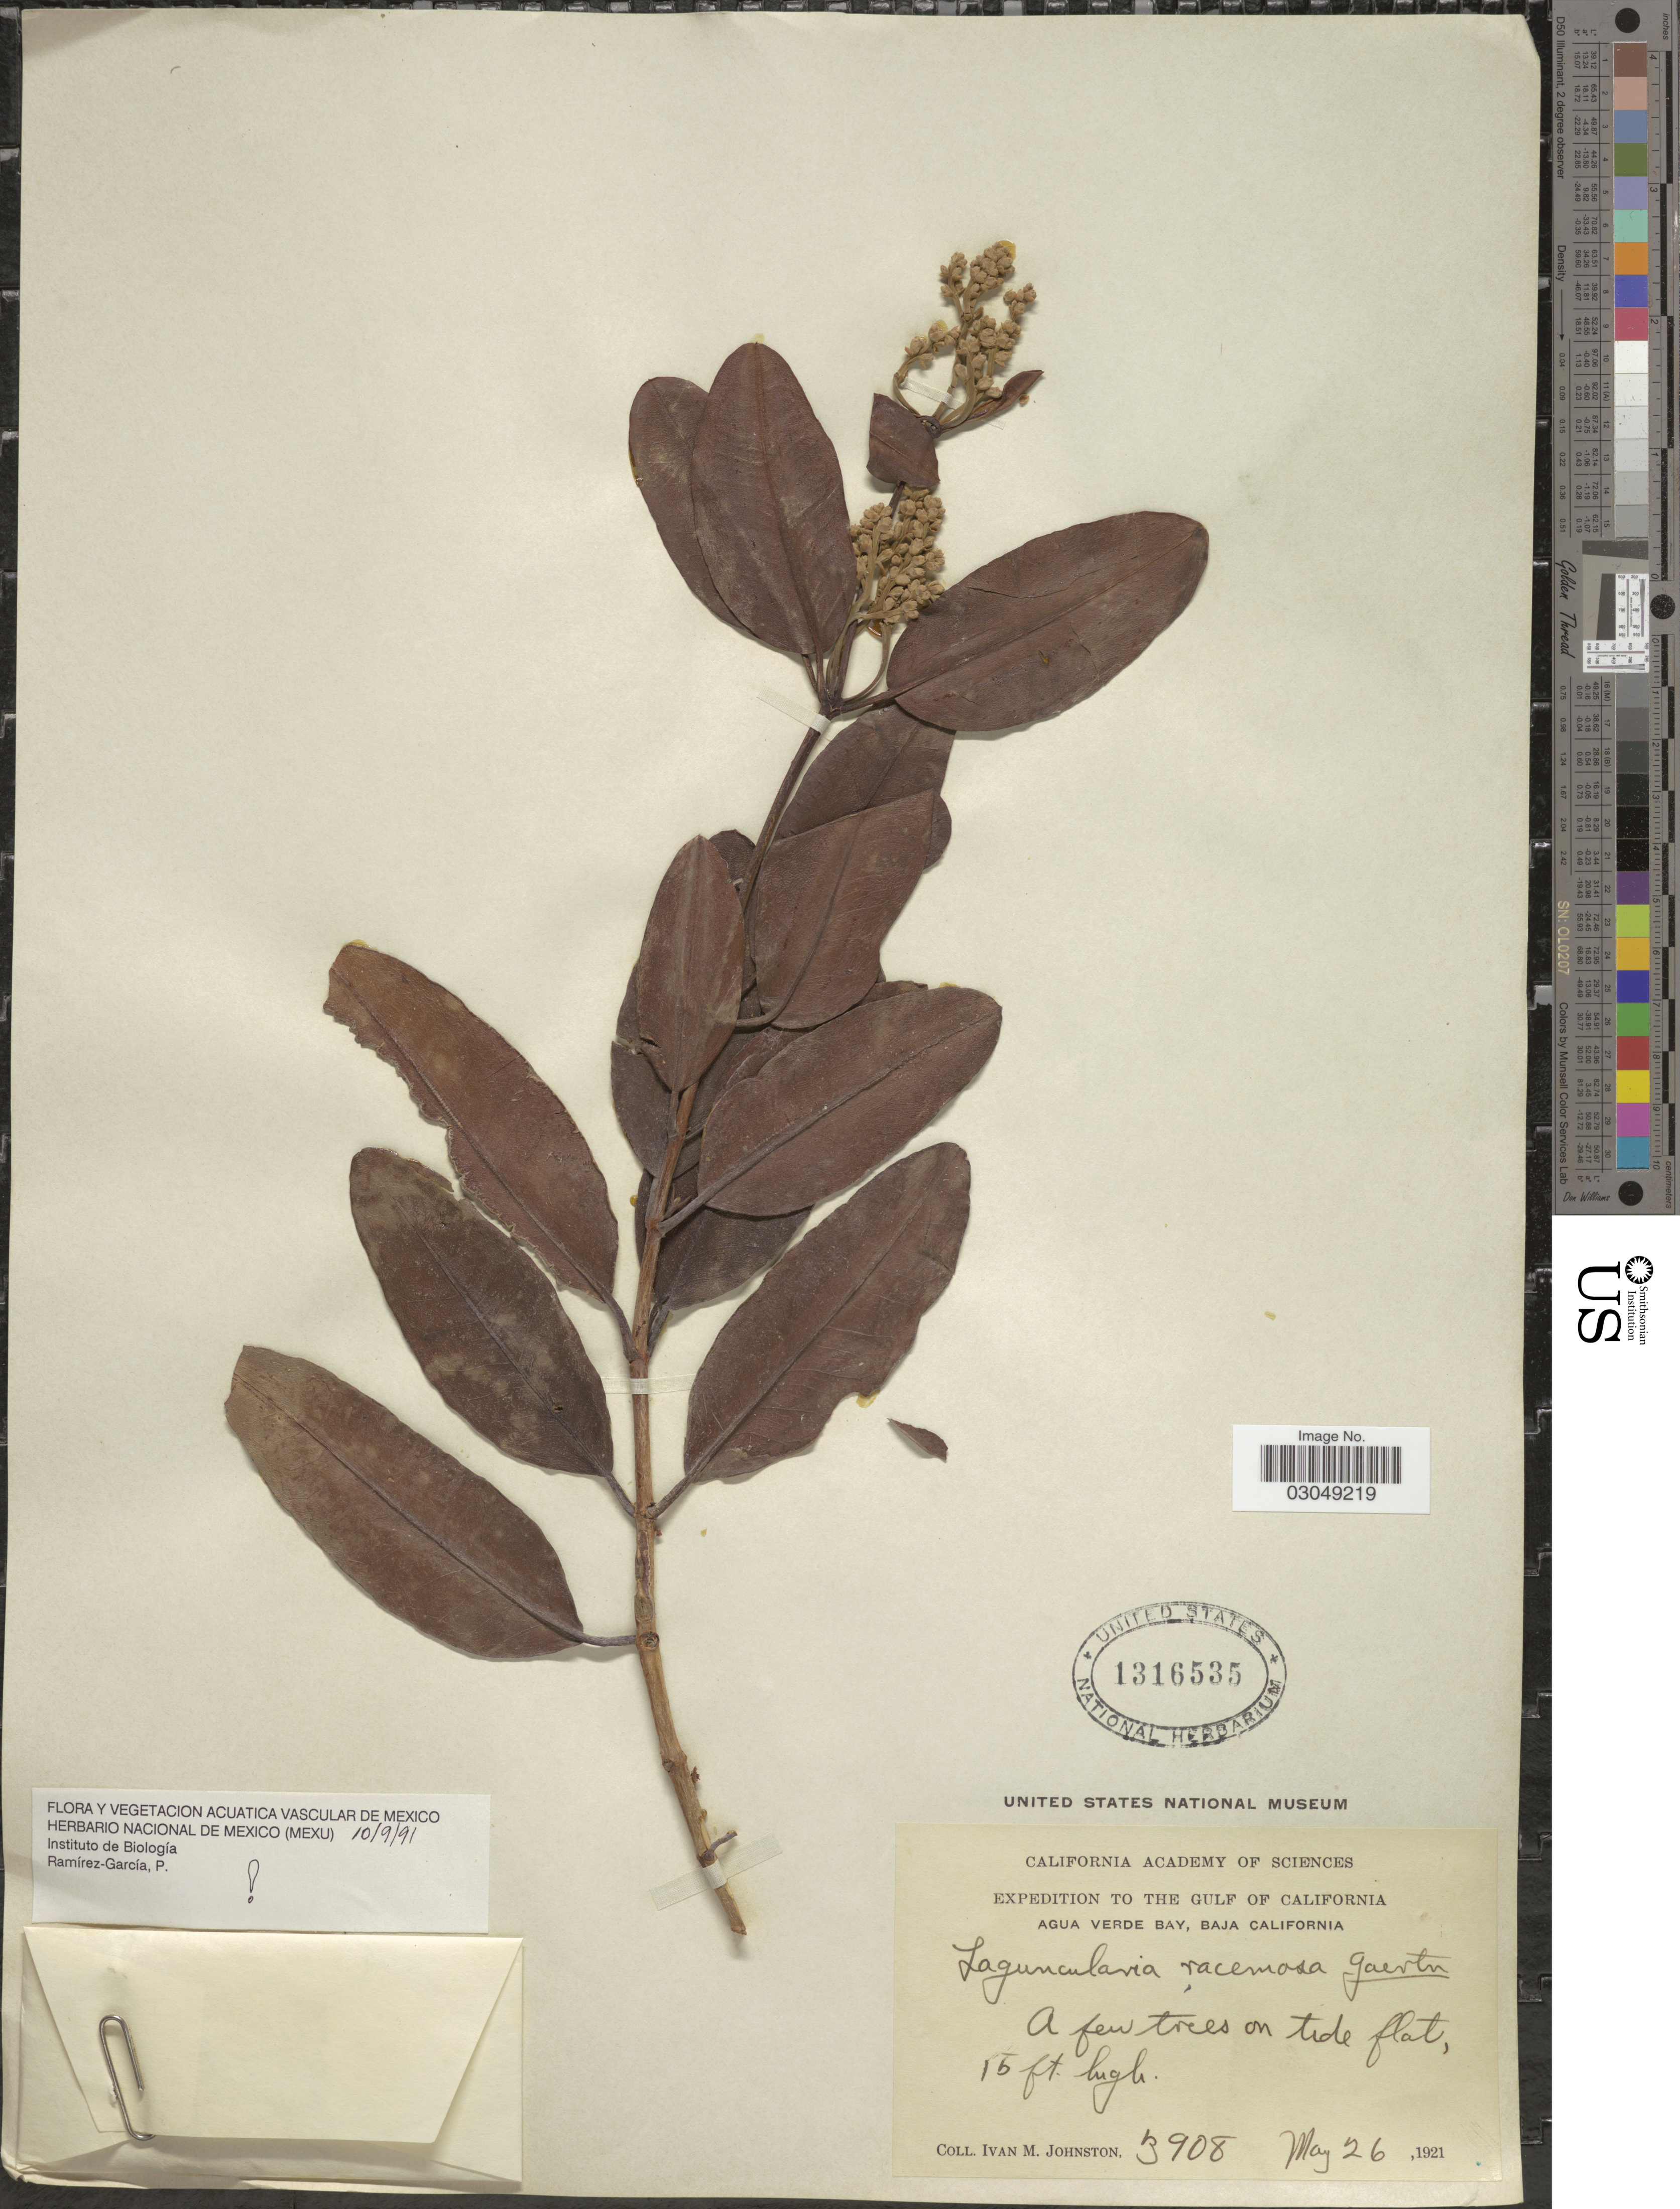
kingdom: Plantae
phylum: Tracheophyta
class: Magnoliopsida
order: Myrtales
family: Combretaceae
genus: Laguncularia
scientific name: Laguncularia racemosa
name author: (L.) C.F. Gaertn.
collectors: I.M. Johnston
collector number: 3908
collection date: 1921-05-26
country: Mexico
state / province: Baja California Sur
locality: The Gulf of California. Agua Verde Bay.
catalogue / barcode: US 1316535